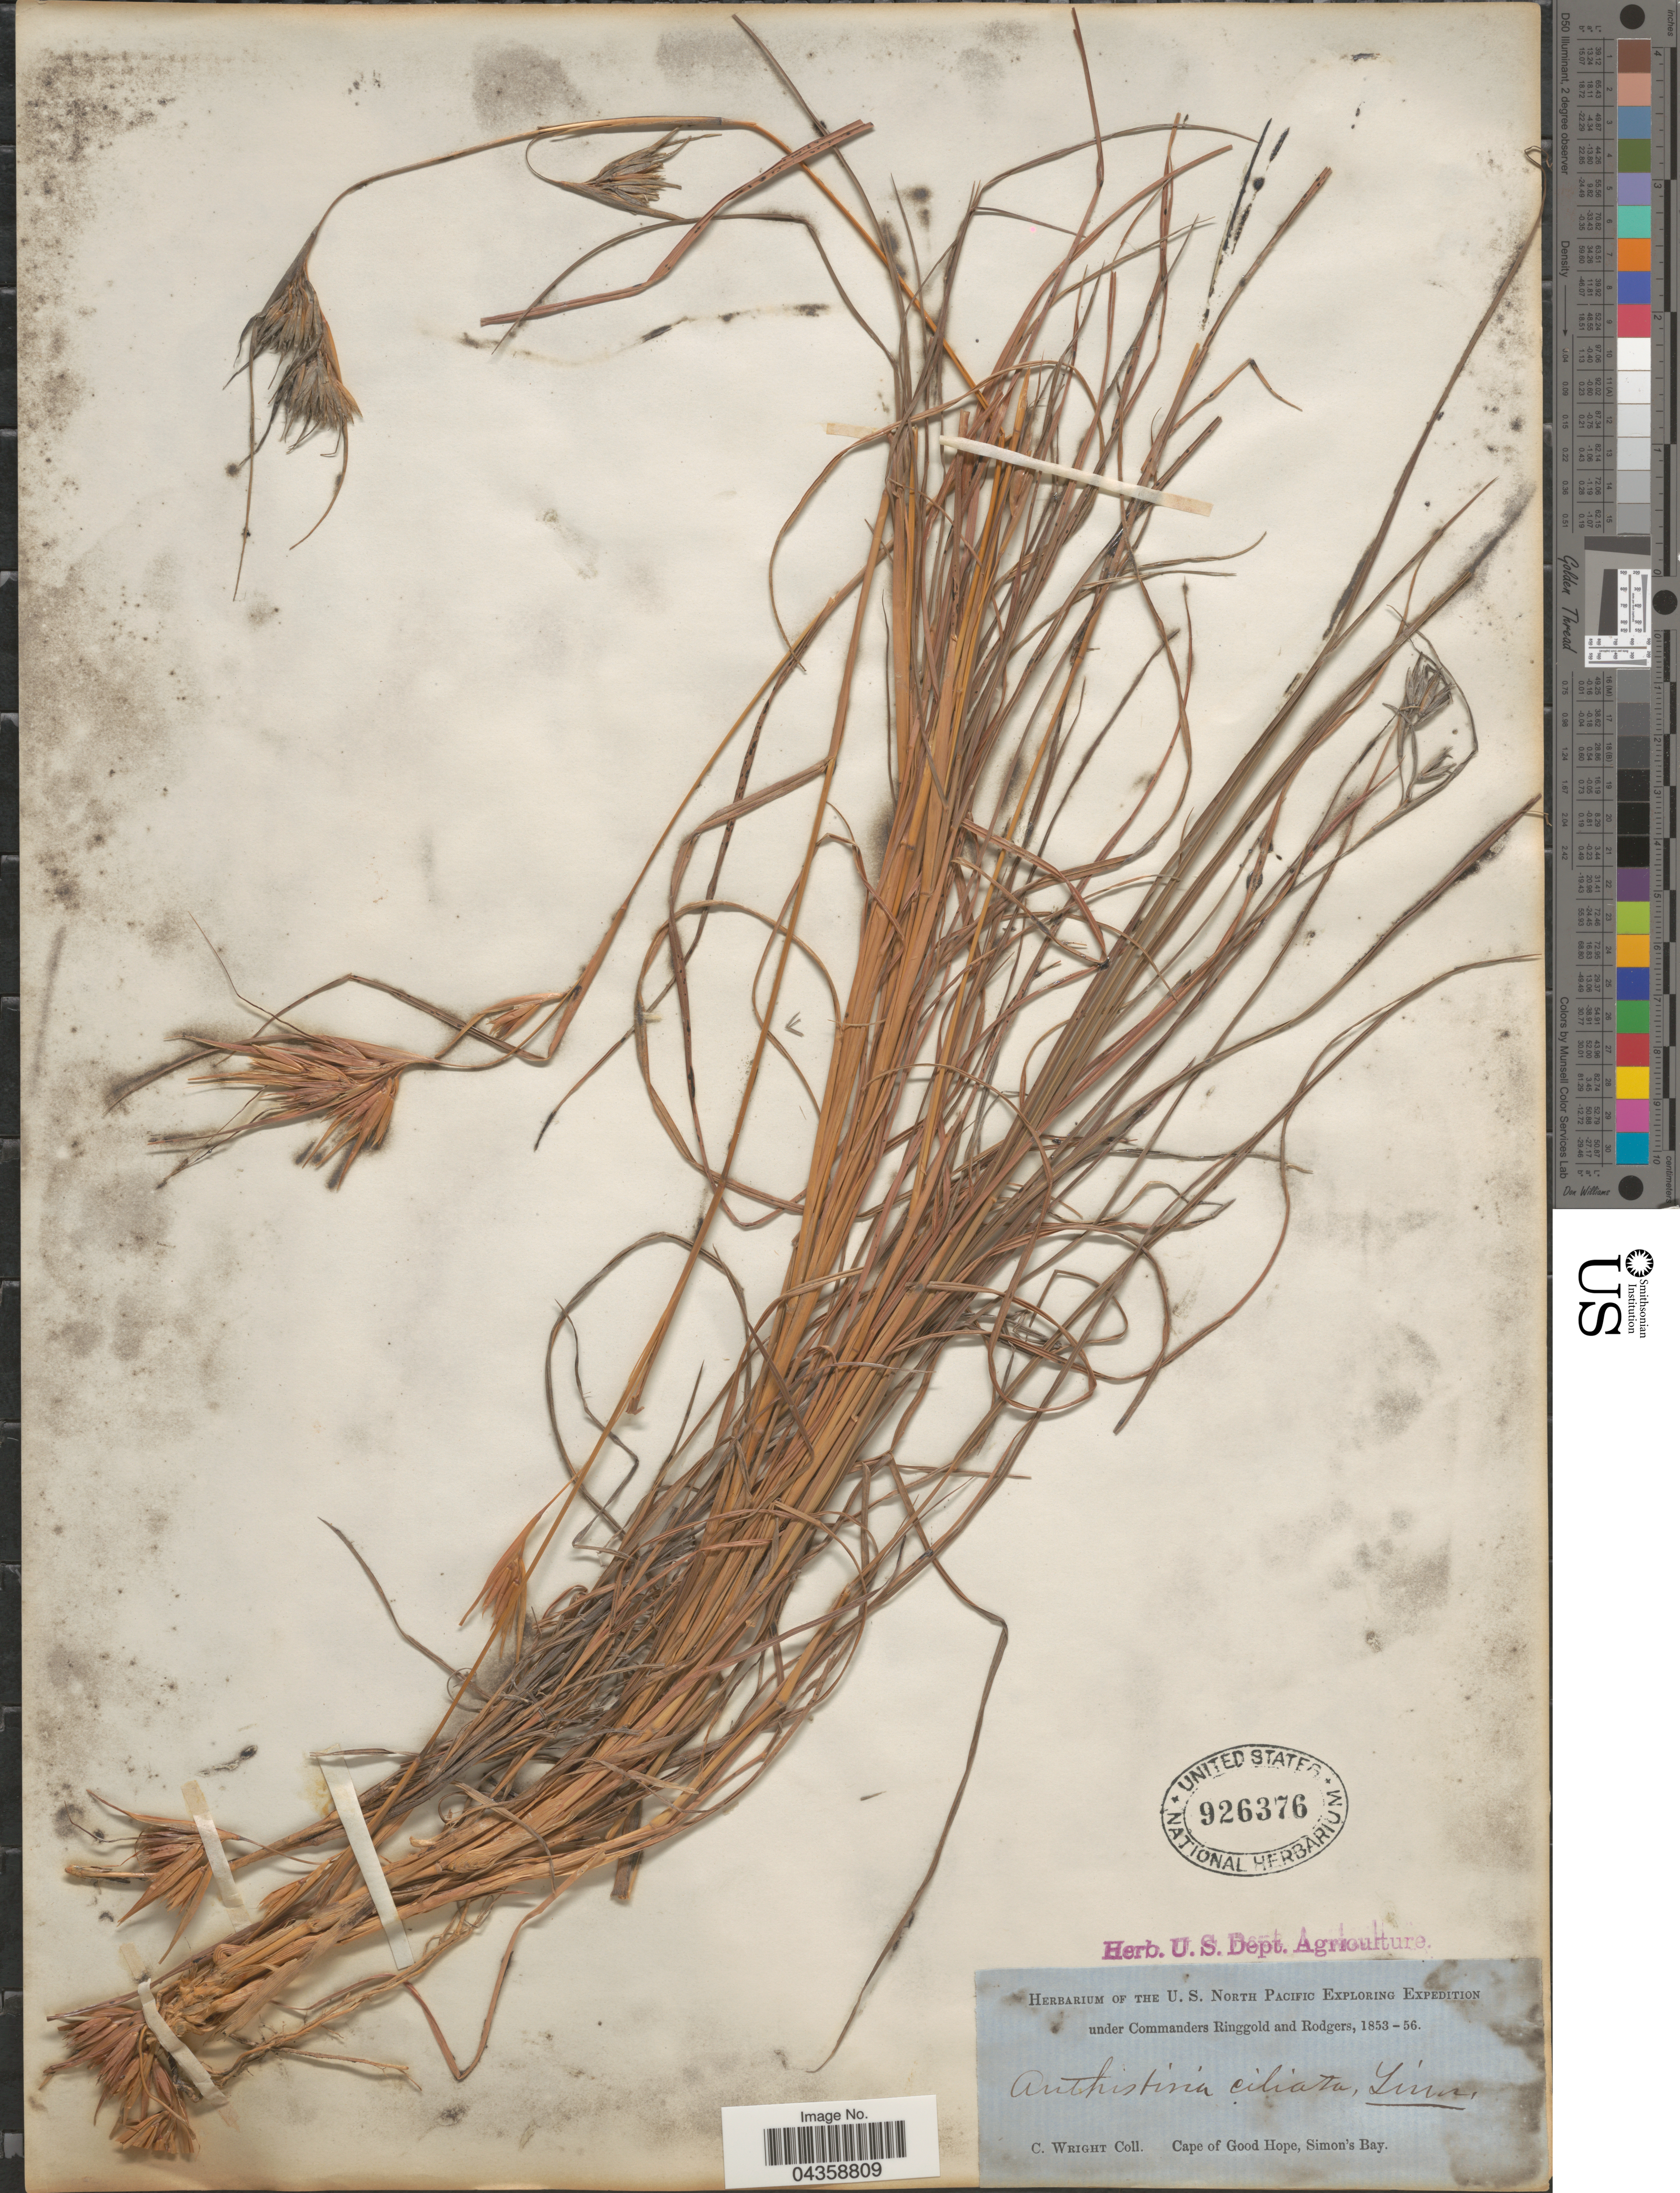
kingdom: Plantae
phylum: Tracheophyta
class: Liliopsida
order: Poales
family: Poaceae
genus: Themeda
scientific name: Themeda quadrivalvis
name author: (L.) Kuntze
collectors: C. Wright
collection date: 1853/1856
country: South Africa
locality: The U. S. North Pacific Exploring Expedition. Cape of Good Hope, Simon's Bay.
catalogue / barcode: US 926376